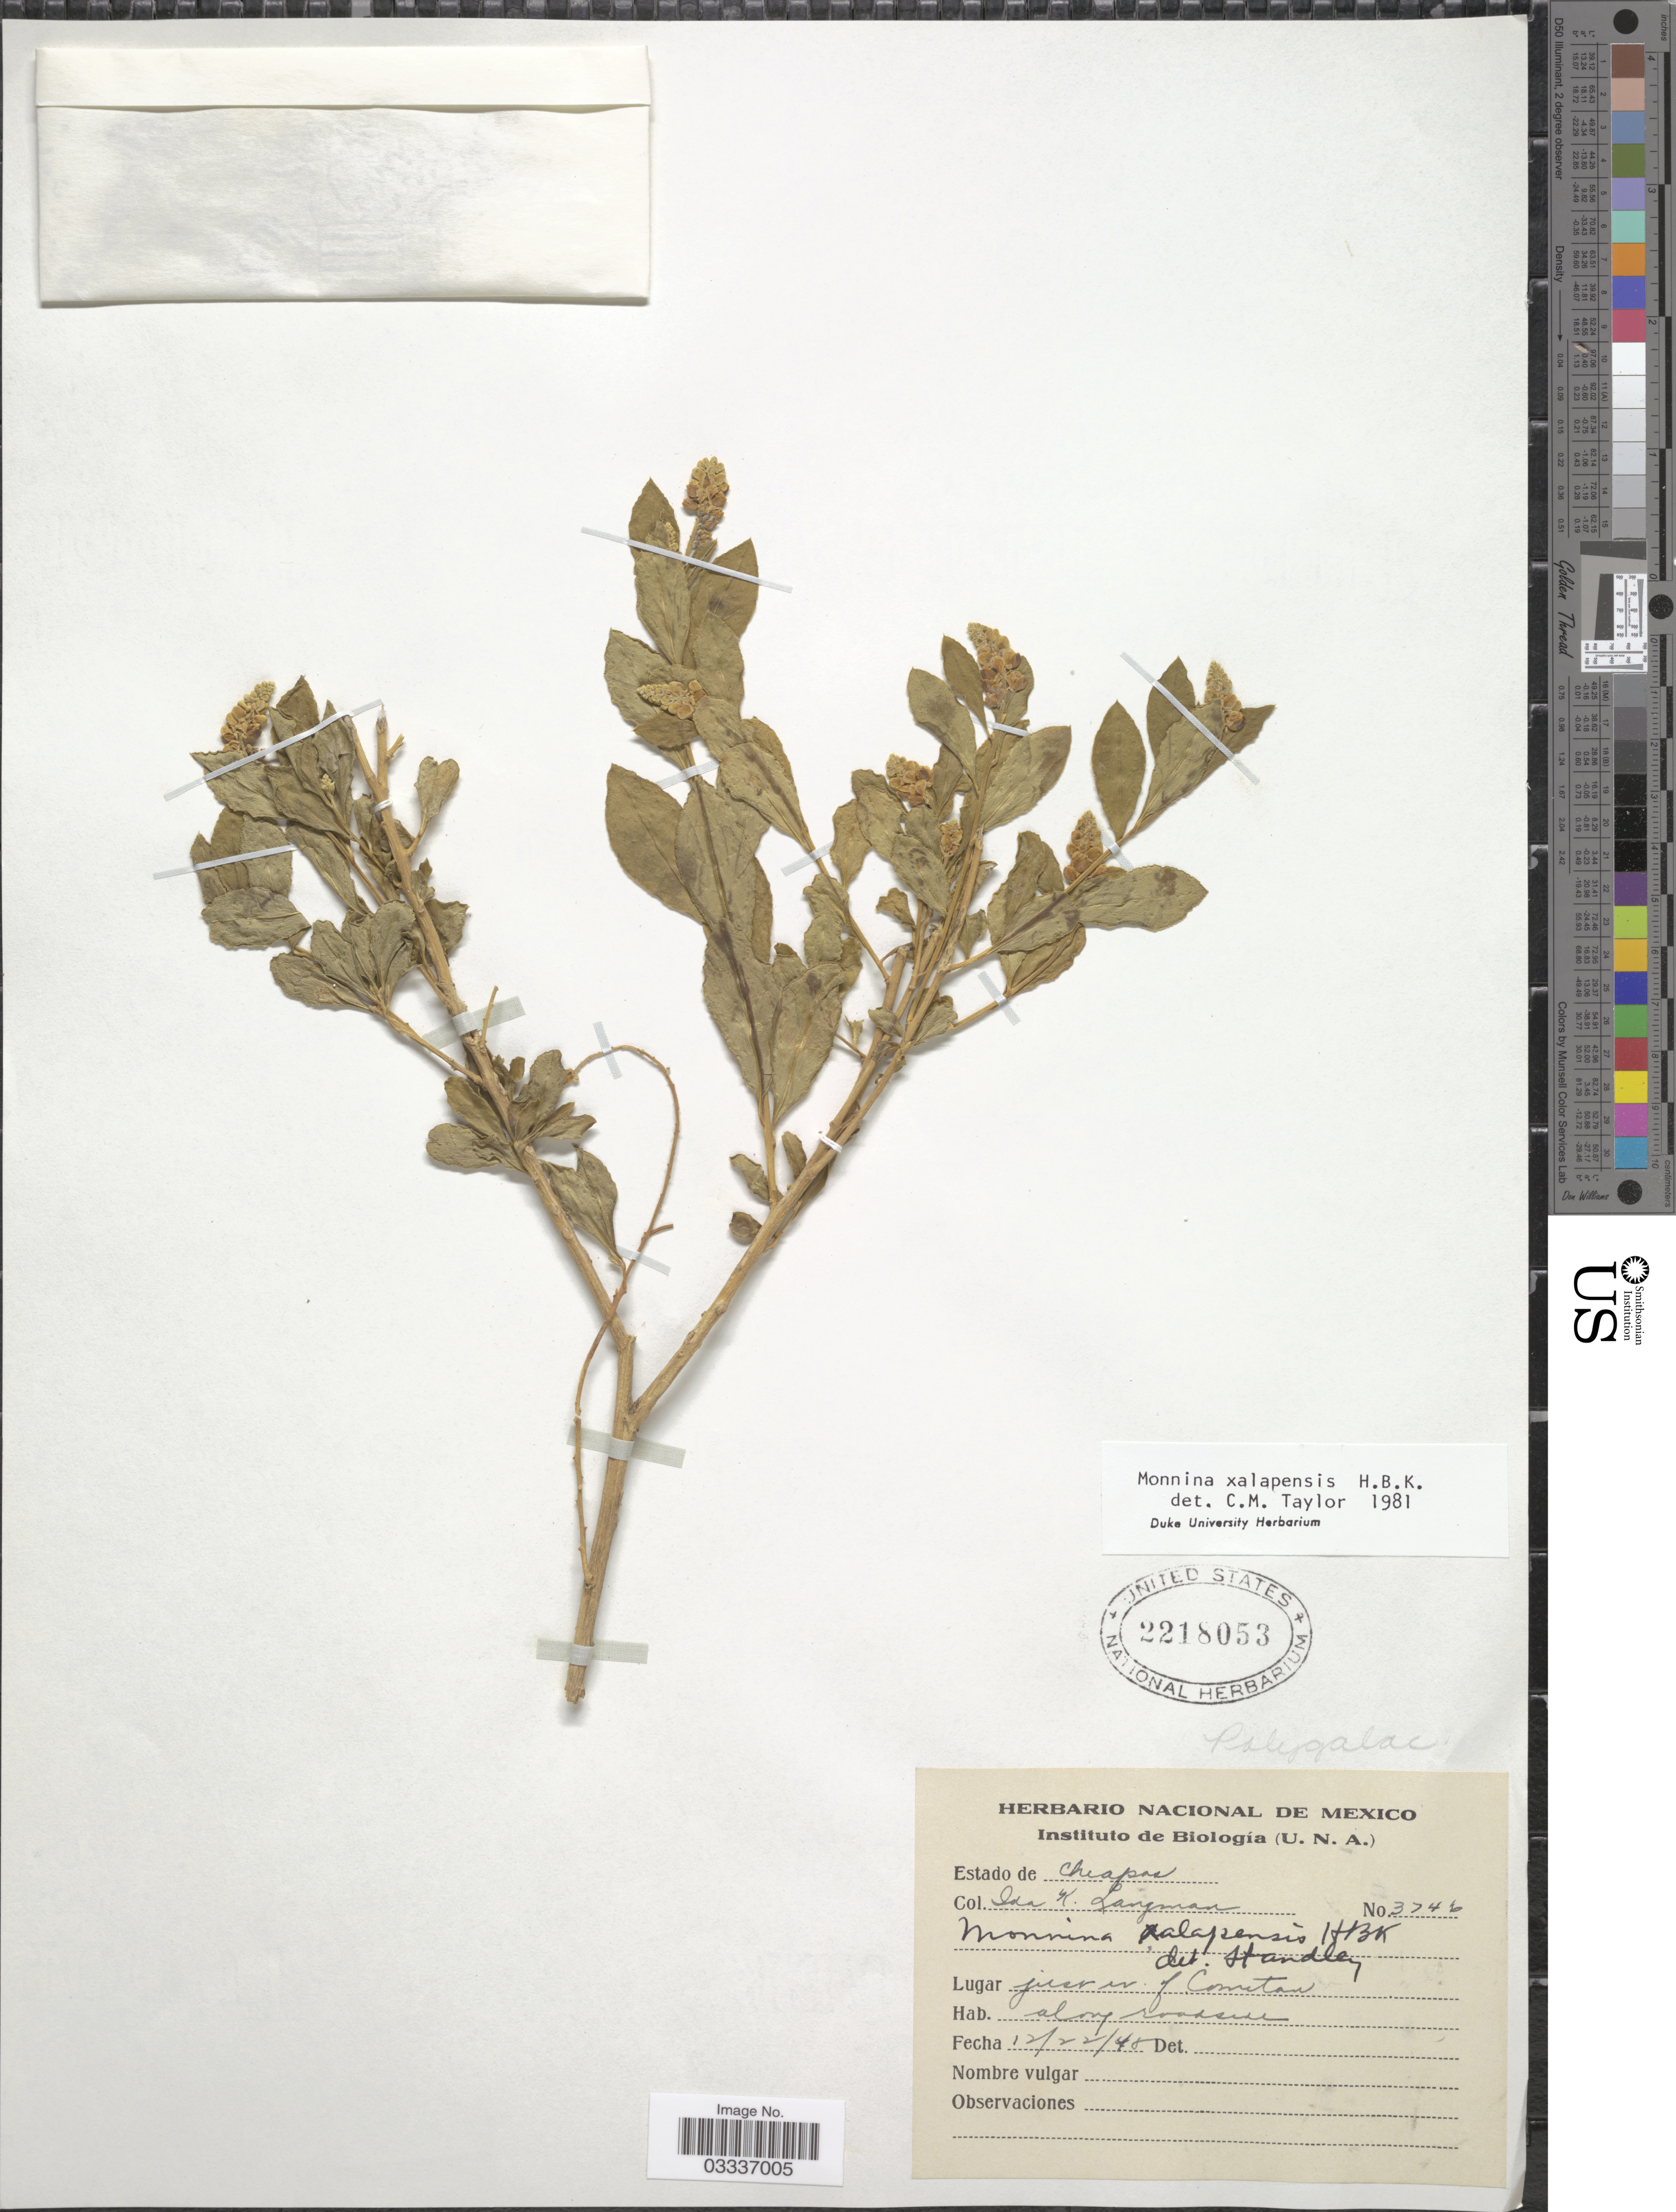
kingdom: Plantae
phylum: Tracheophyta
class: Magnoliopsida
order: Fabales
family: Polygalaceae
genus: Monnina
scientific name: Monnina xalapensis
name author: Kunth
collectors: I. K. Langman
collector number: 3746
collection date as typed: Transcribed d/m/y: 22/12/48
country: Mexico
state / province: Chiapas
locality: Just w. of Cometan.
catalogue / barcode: US 2218053